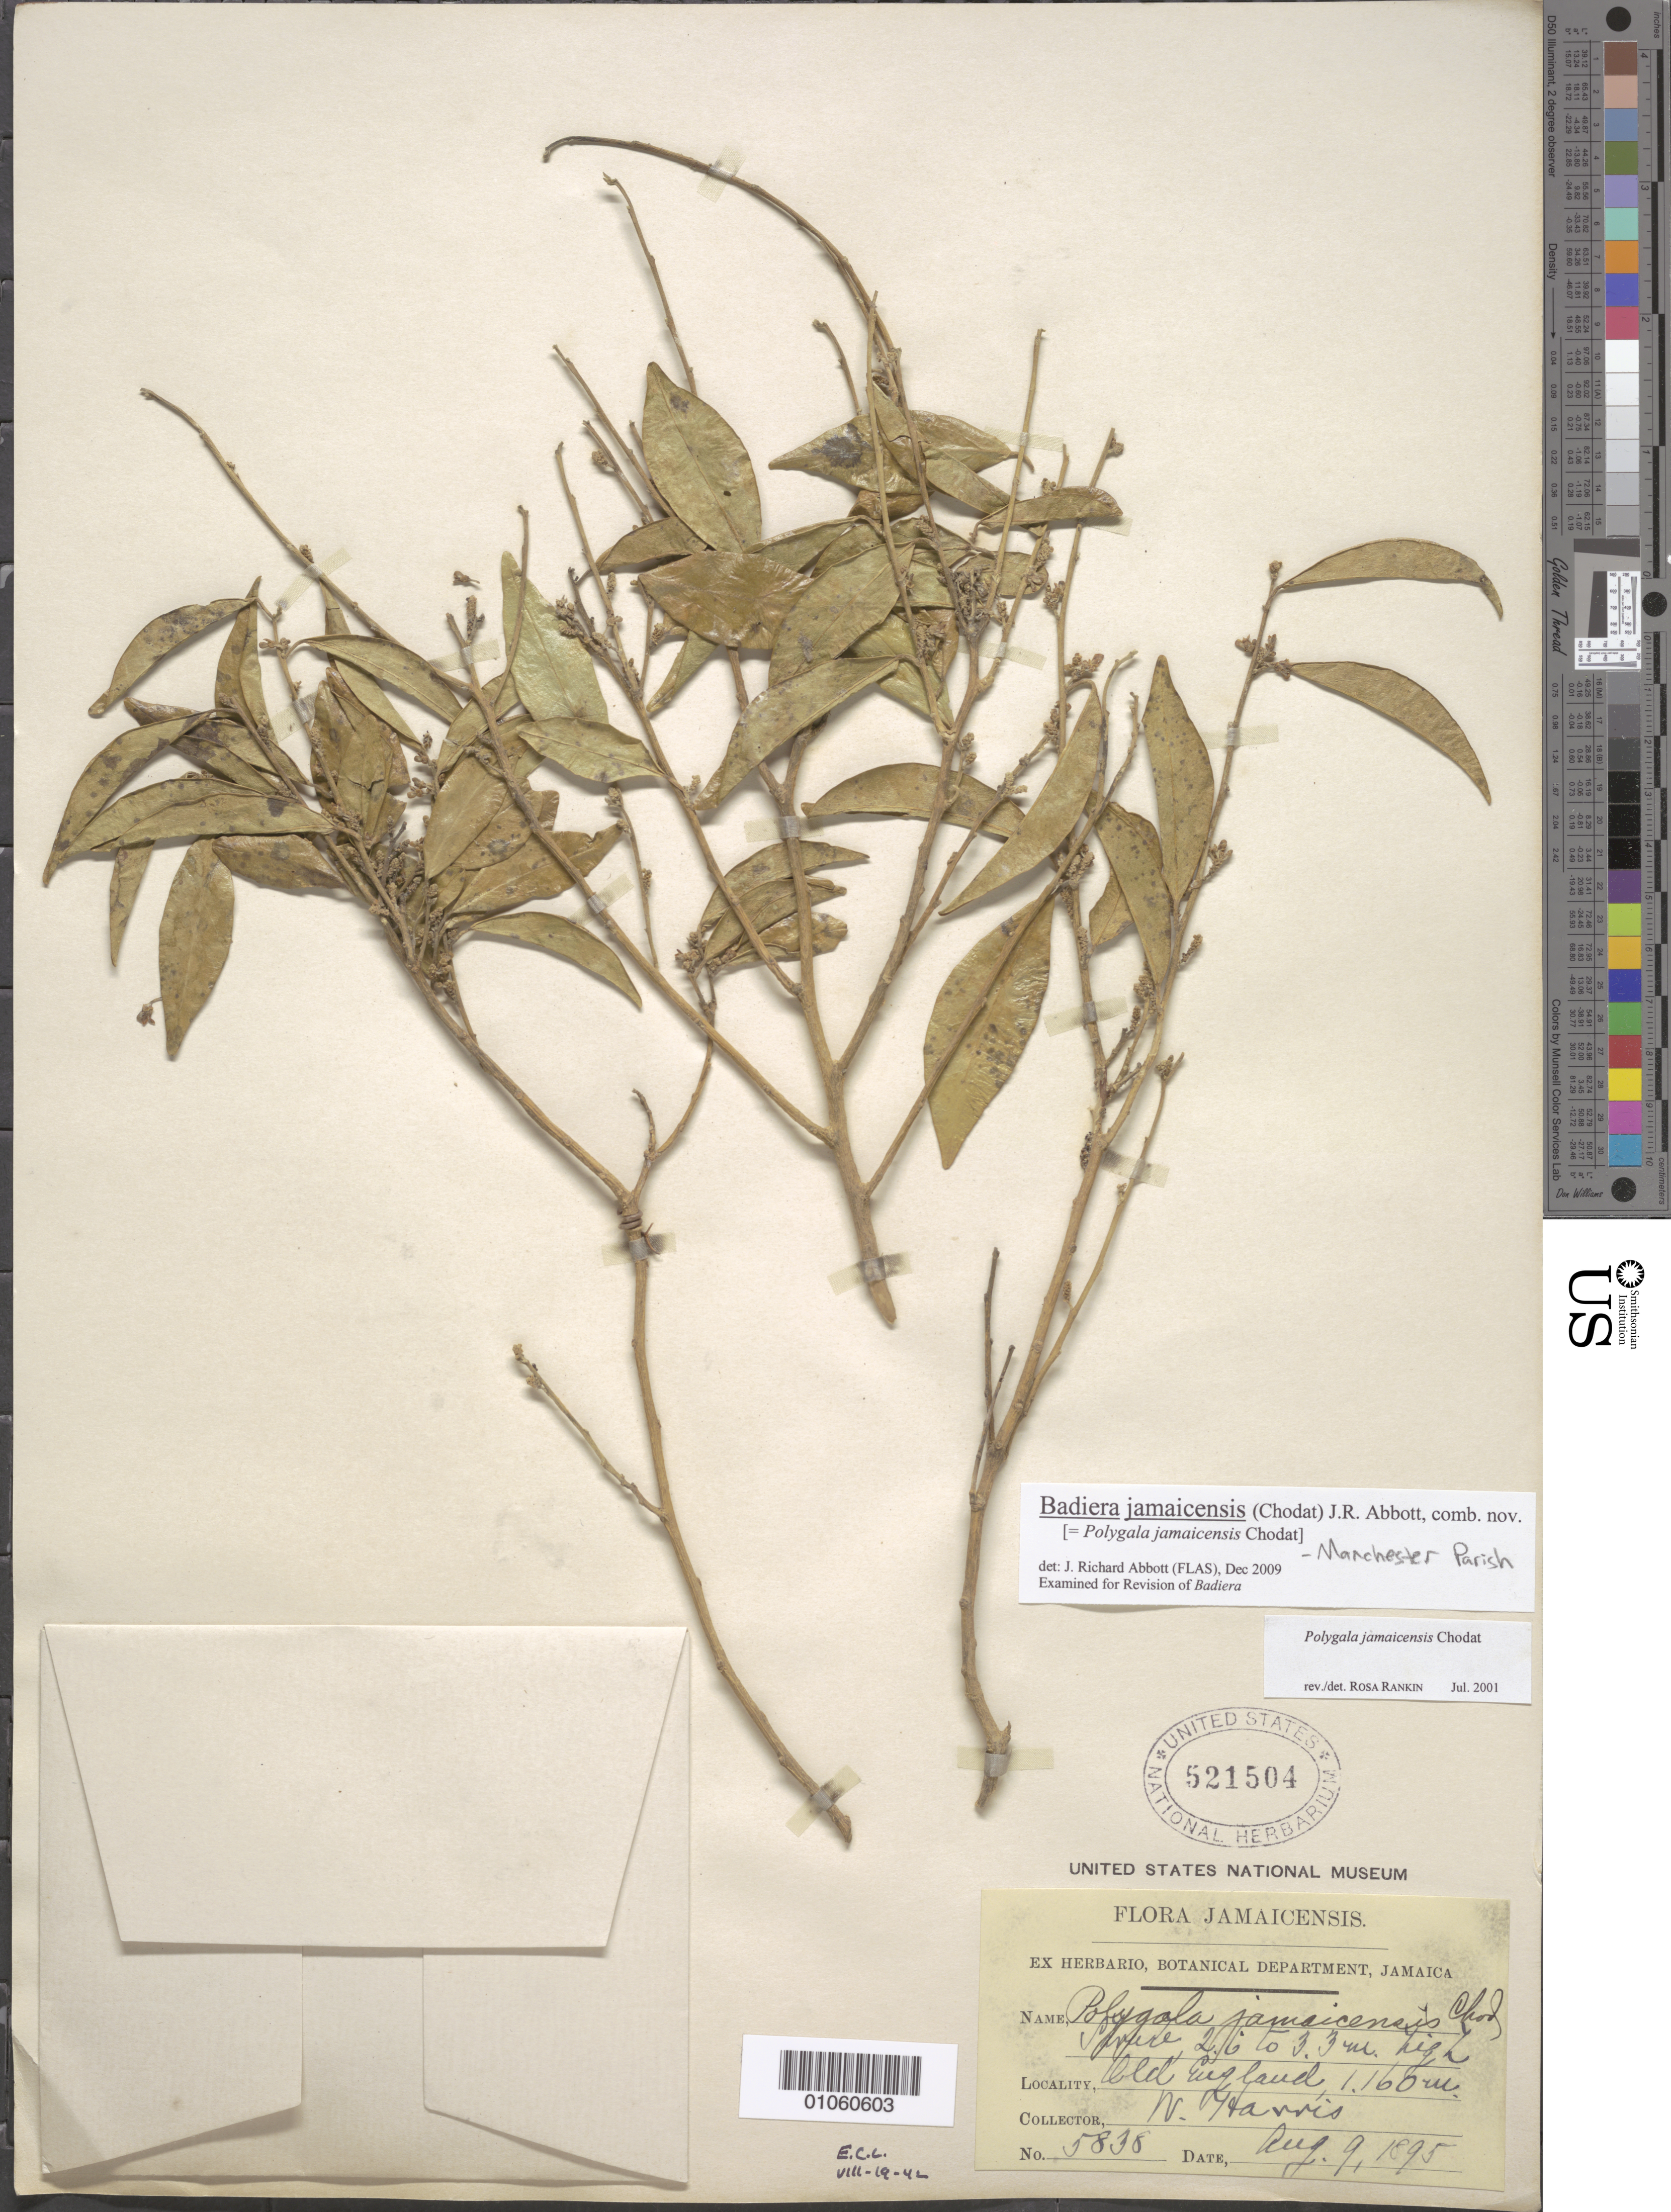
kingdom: Plantae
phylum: Tracheophyta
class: Magnoliopsida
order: Fabales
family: Polygalaceae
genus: Polygala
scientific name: Polygala jamaicensis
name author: Chodat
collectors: W. Harris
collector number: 5838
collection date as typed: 09 Aug 1895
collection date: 1895-08-09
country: Jamaica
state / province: Manchester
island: Jamaica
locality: Old England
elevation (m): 1160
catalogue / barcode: US 521504